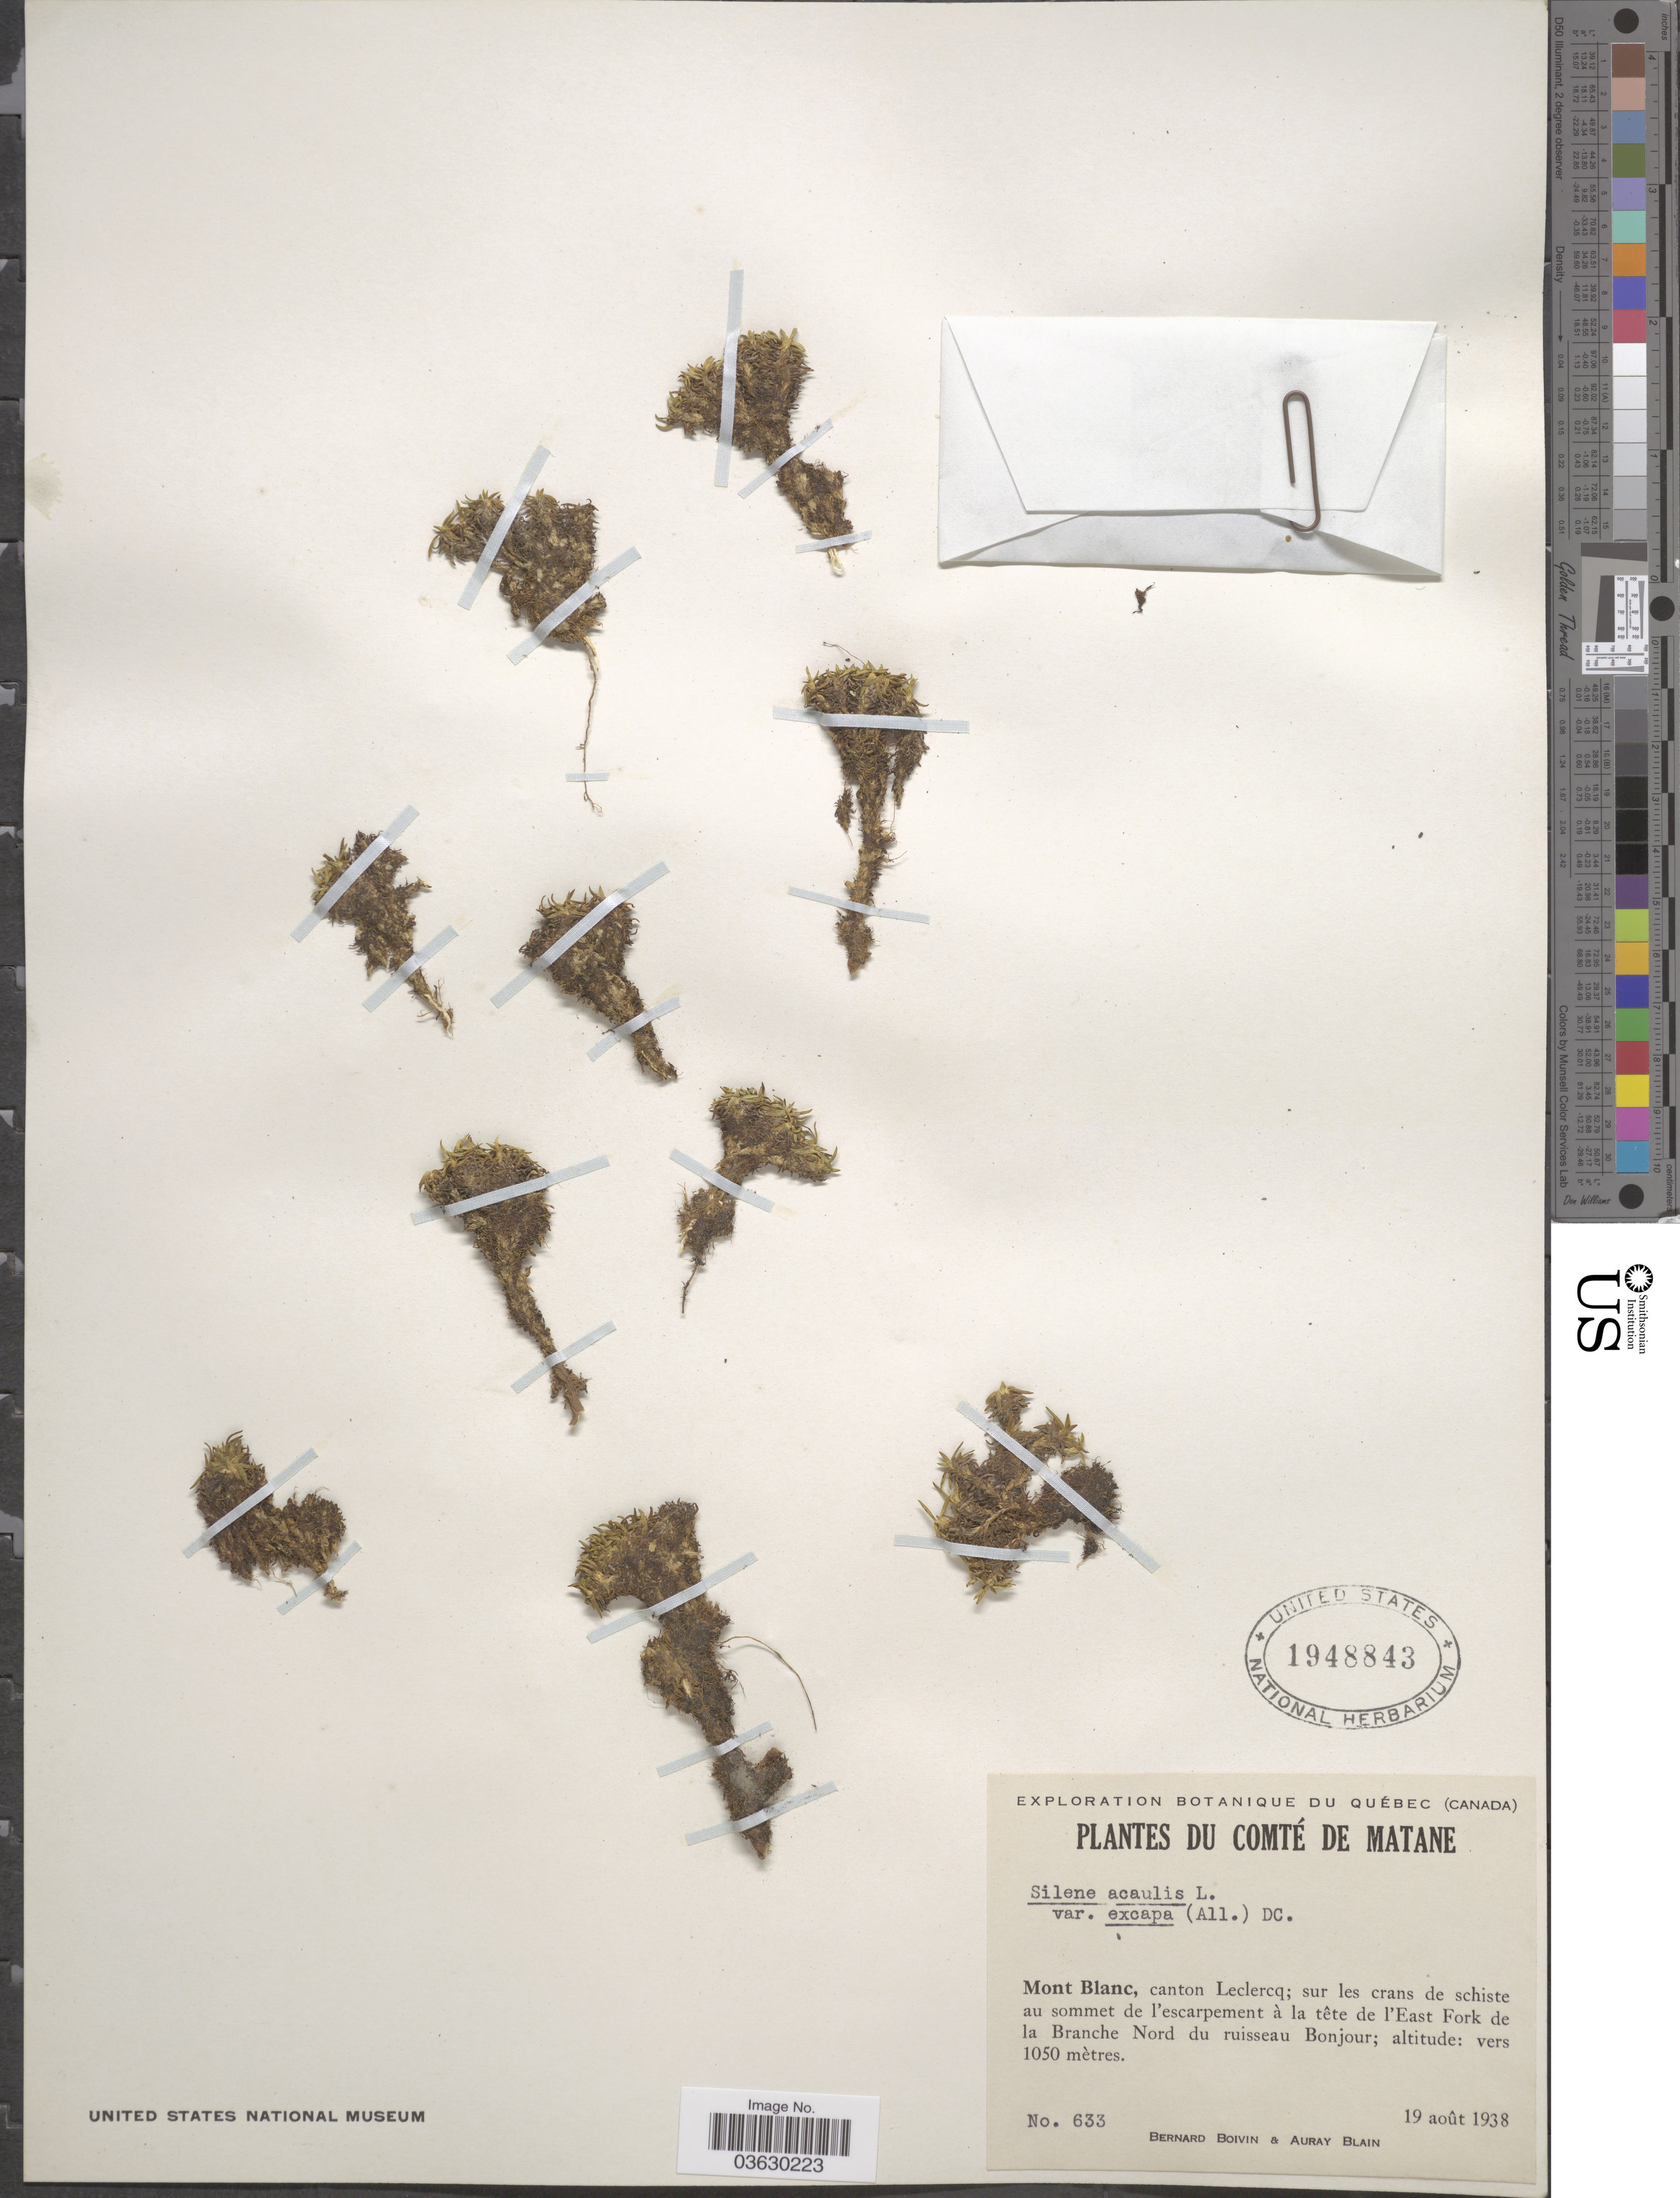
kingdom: Plantae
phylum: Tracheophyta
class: Magnoliopsida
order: Caryophyllales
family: Caryophyllaceae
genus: Silene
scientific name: Silene acaulis var. exscapa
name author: (All.) DC.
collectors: J. R. B. Boivin & A. Blain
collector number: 633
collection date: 1938-08-19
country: Canada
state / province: Quebec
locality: Comté de Matane. Mont Blanc, canton Leclercq; sur les crans de schiste au sommet de l'escarpment à la tête de l'East Fork de la Branche Nord du ruisseau Bonjour.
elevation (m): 1050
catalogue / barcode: US 1948843